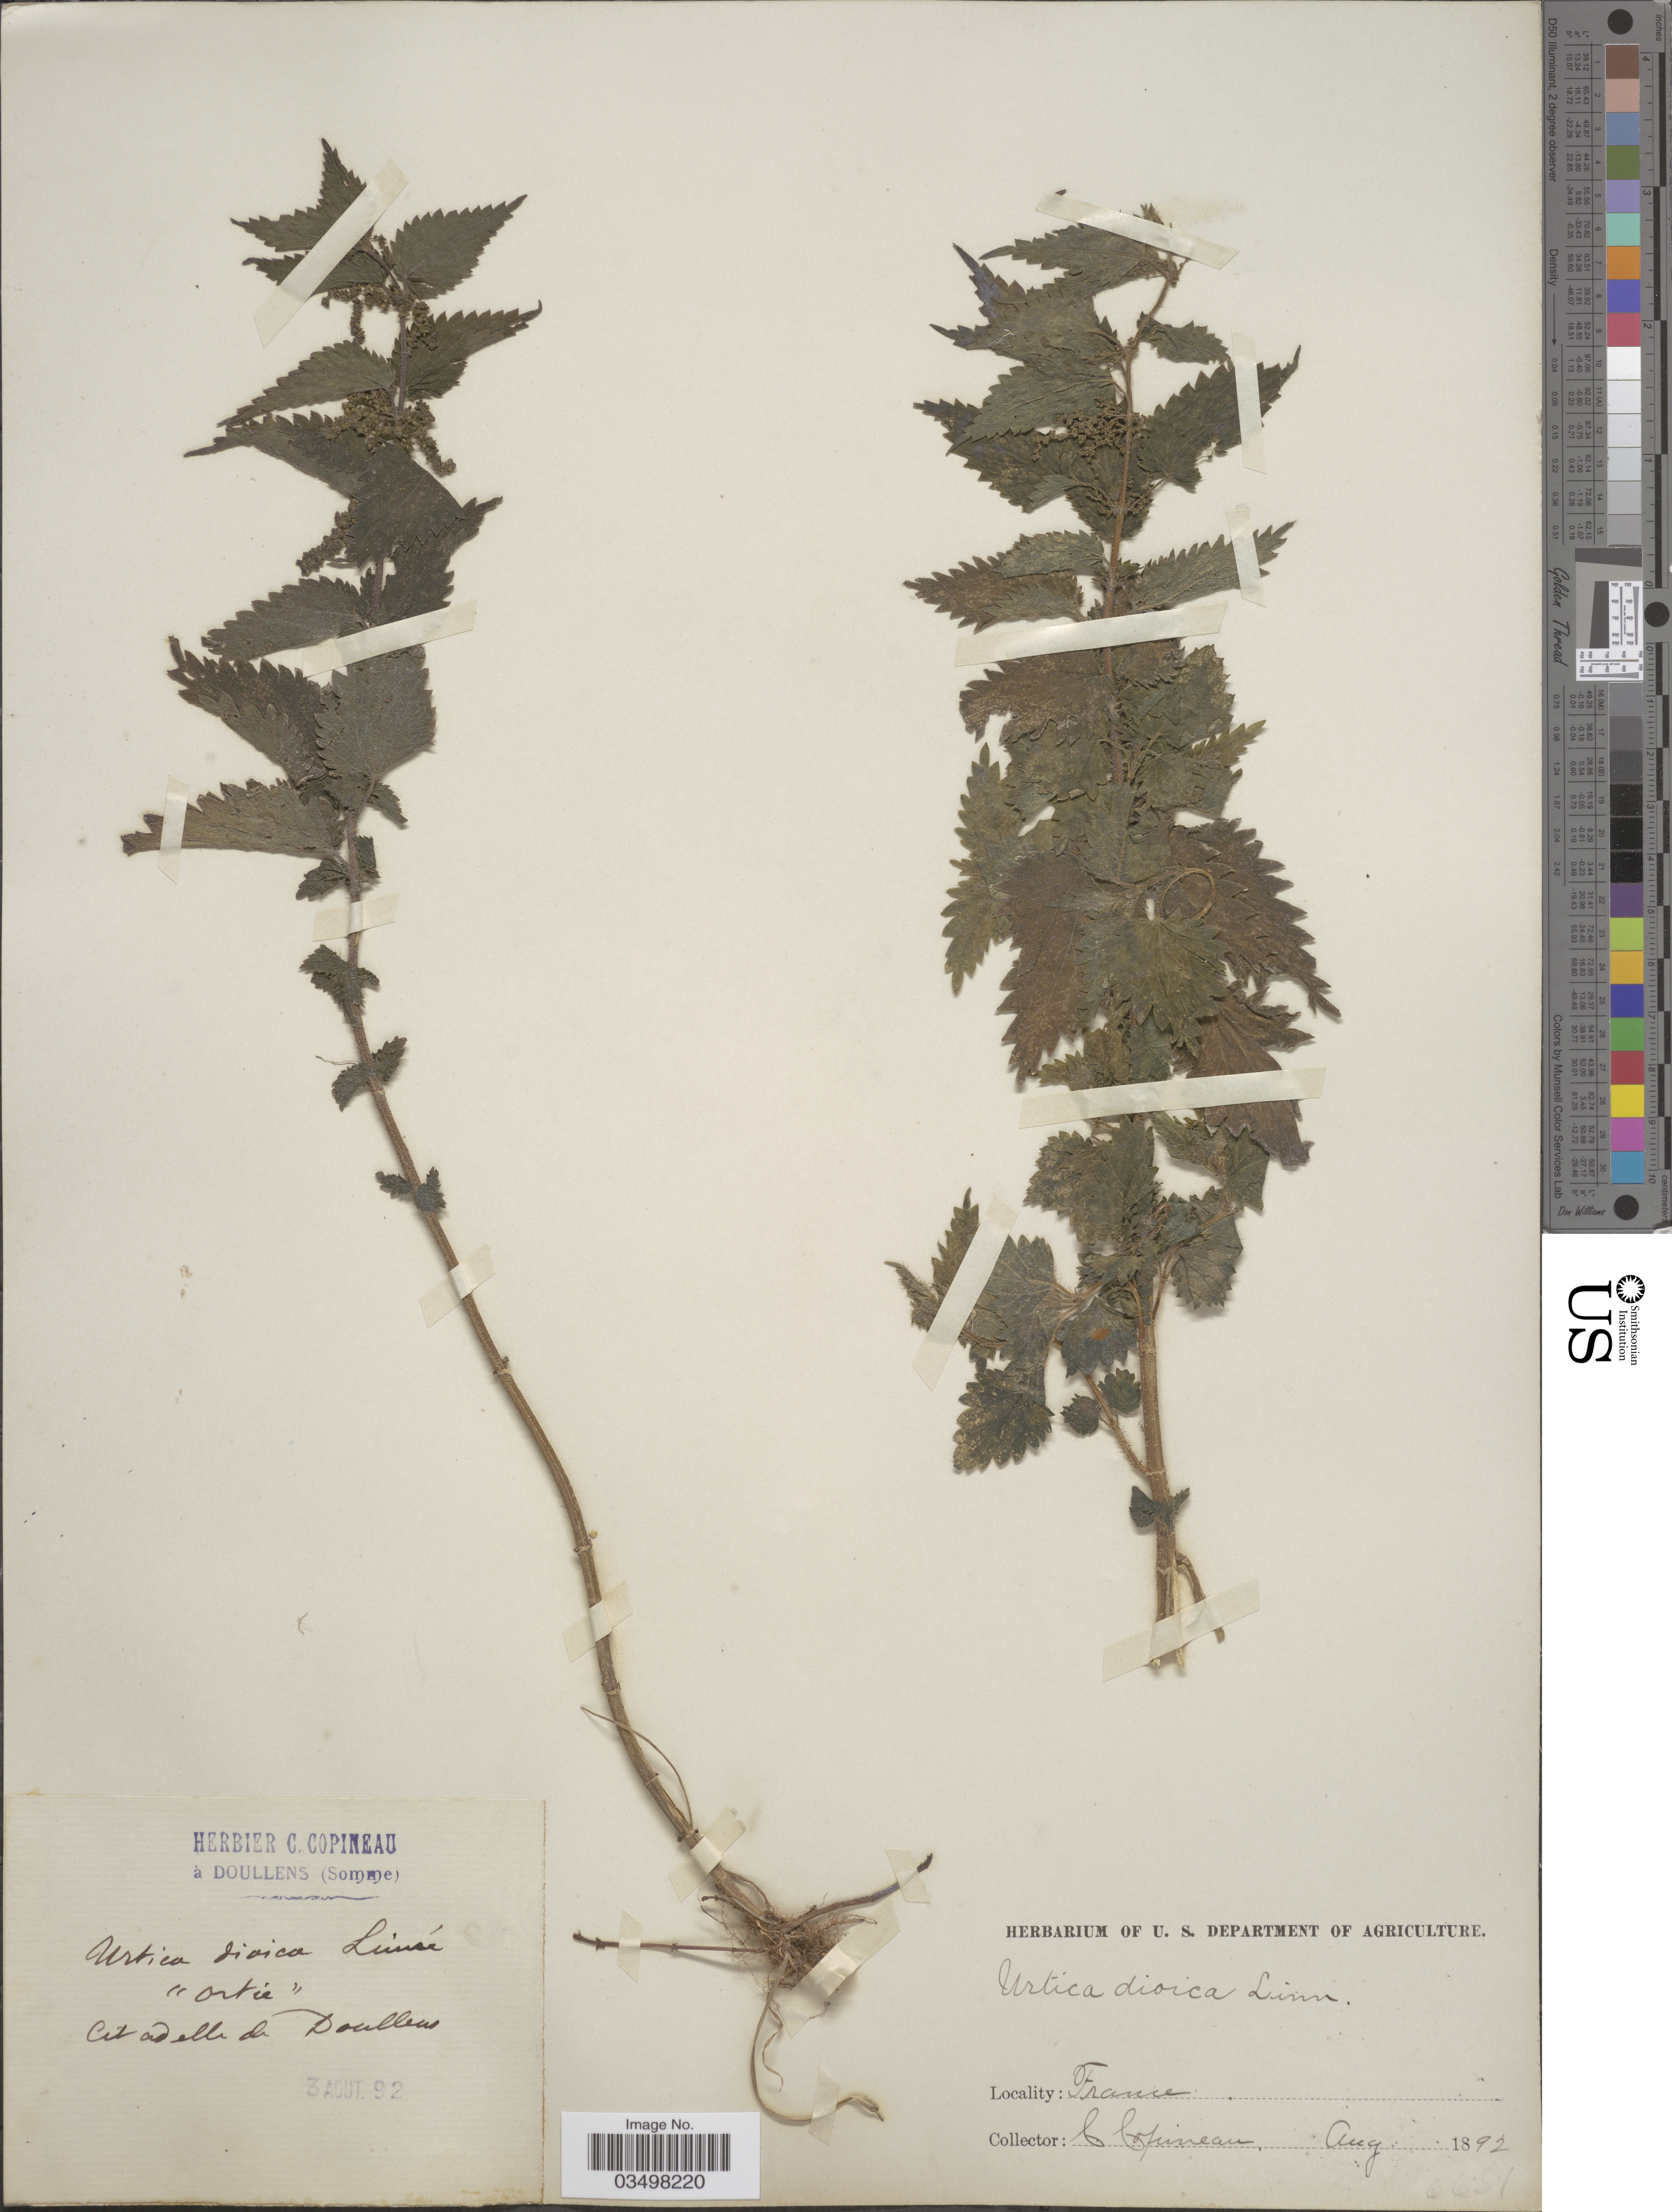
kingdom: Plantae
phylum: Tracheophyta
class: Magnoliopsida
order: Rosales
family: Urticaceae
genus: Urtica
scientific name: Urtica dioica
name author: L.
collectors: C. Copineau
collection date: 1892-08-03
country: France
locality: Cet adelle de Doullens.*